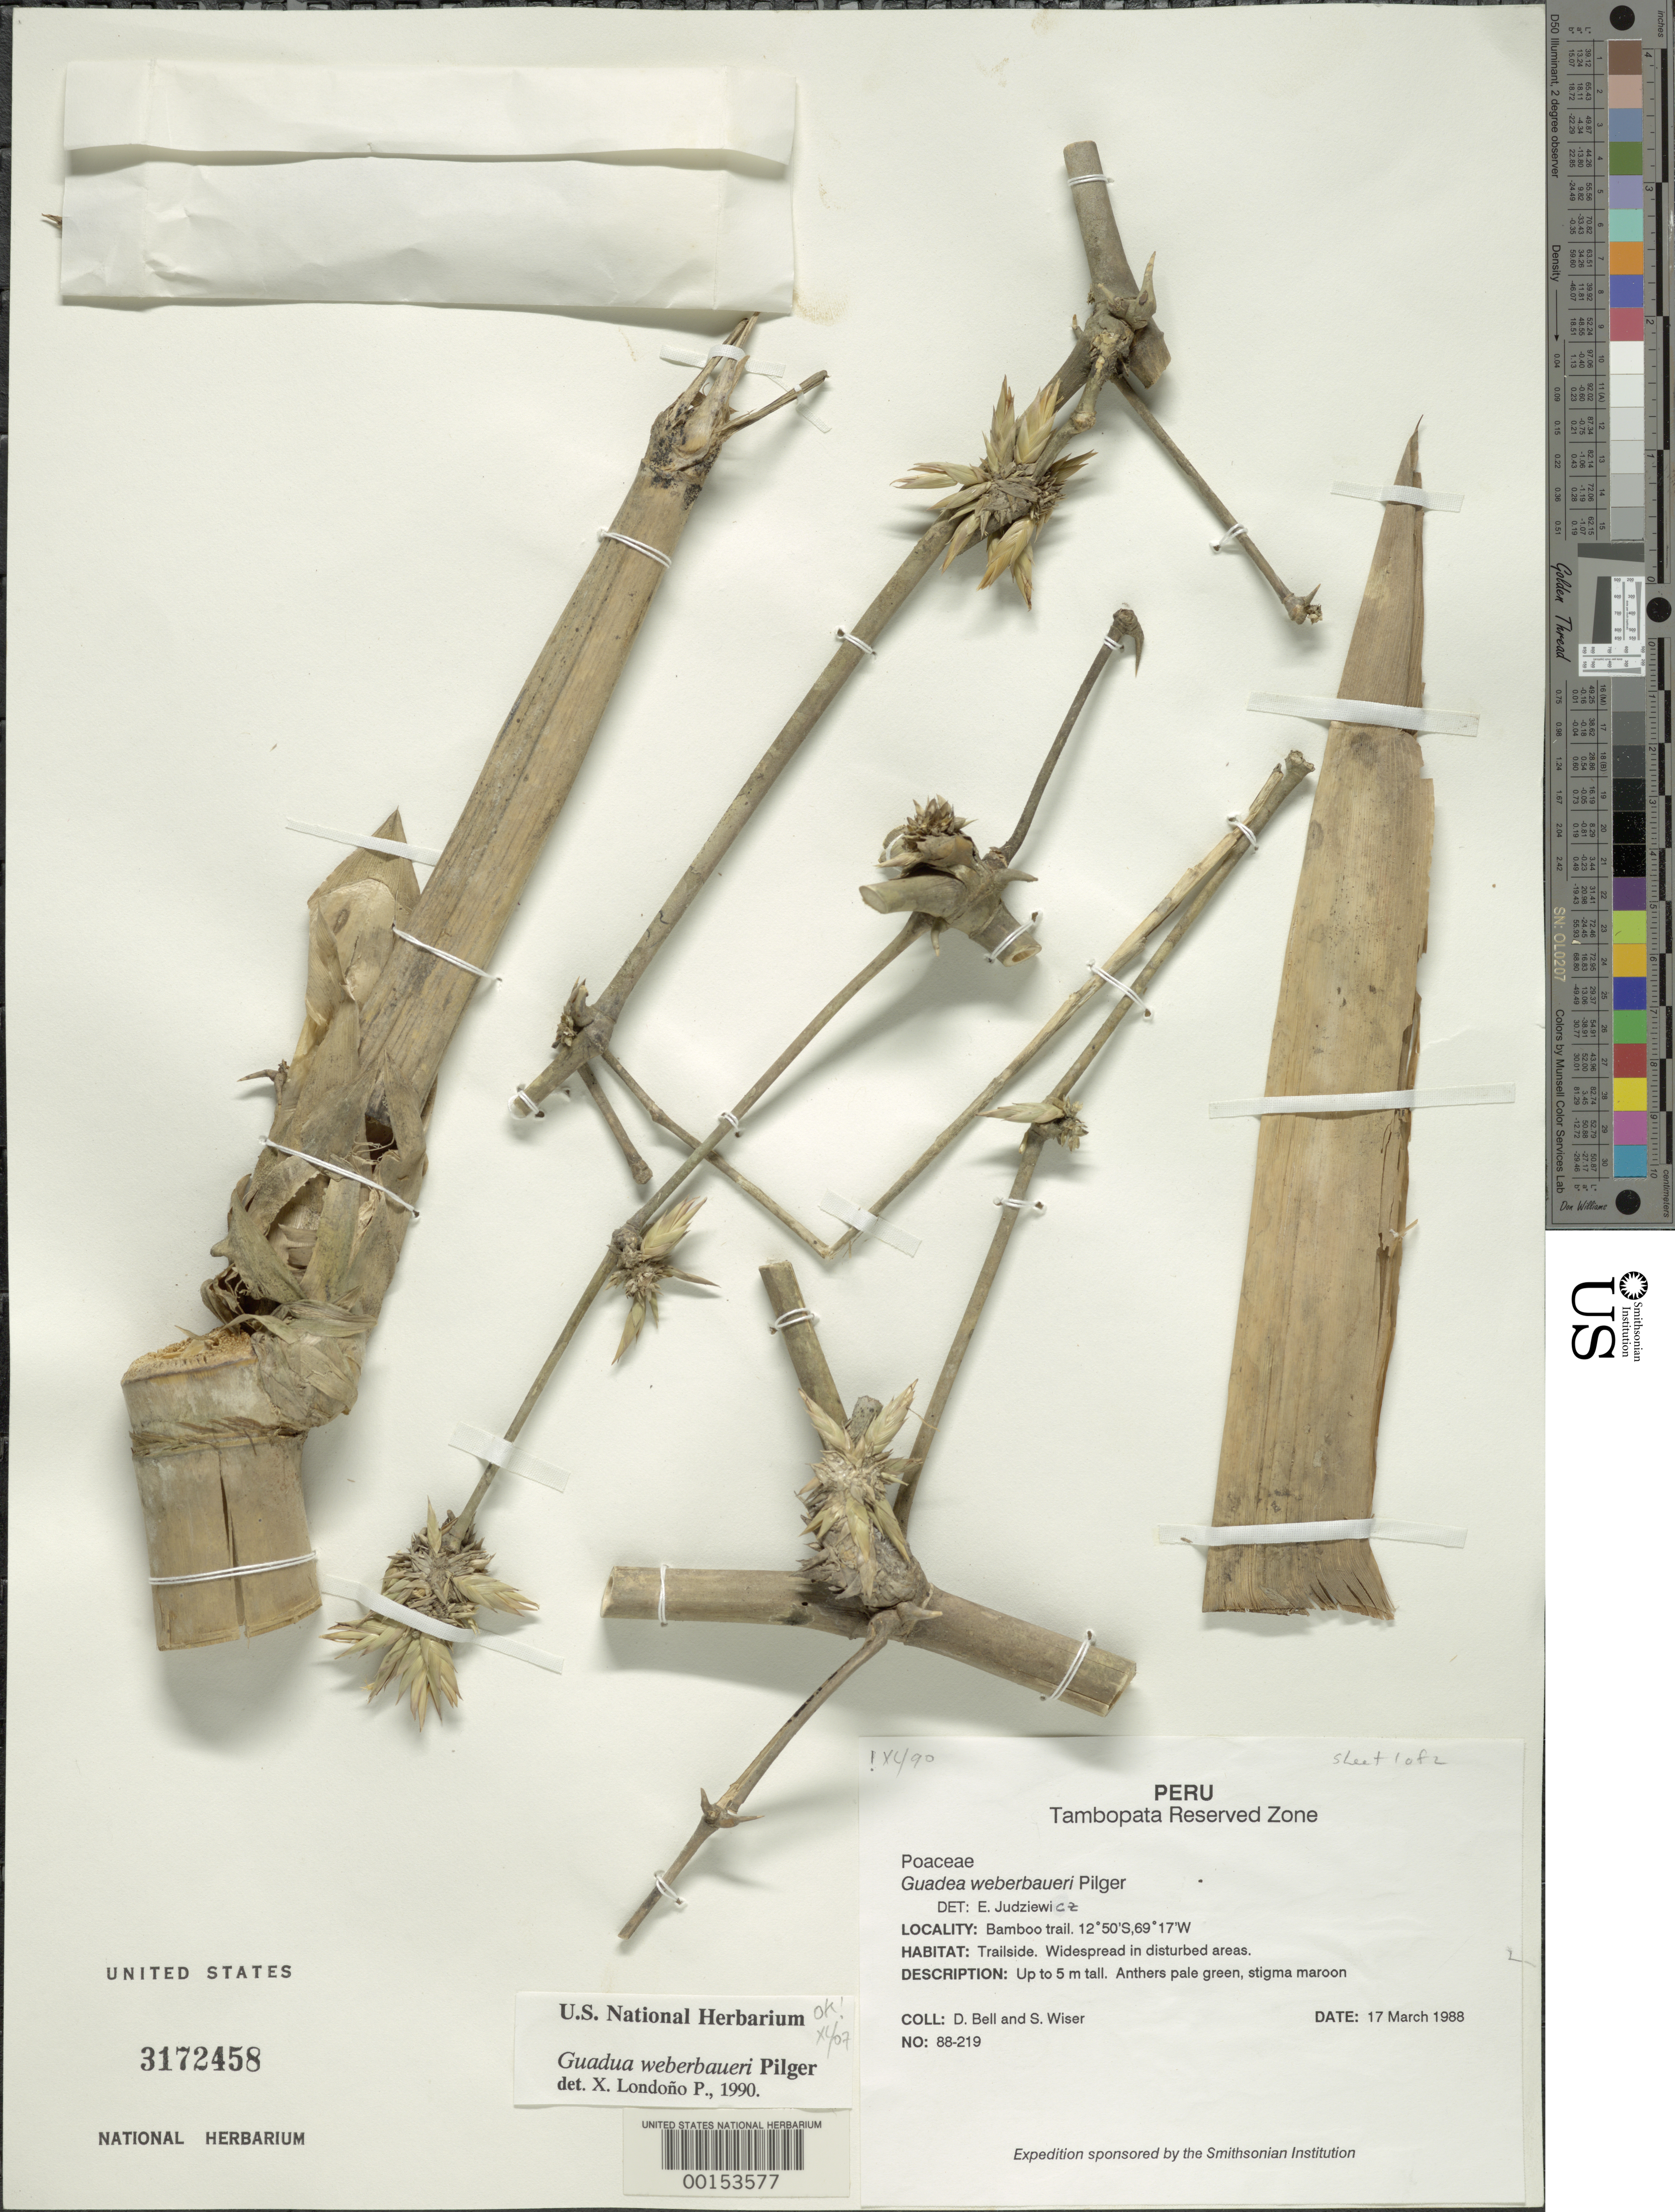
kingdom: Plantae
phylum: Tracheophyta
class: Liliopsida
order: Poales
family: Poaceae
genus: Guadua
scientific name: Guadua weberbaueri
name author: Pilg.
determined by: Londoño, X., (TULV), Jardin Botanico "Juan Maria Cespedes"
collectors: D. A. Bell & S. Wiser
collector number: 88-219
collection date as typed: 17 Mar 1988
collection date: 1988-03-17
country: Peru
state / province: Madre de Dios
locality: Tambopata reserved zone, bamboo trail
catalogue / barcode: US 3172458